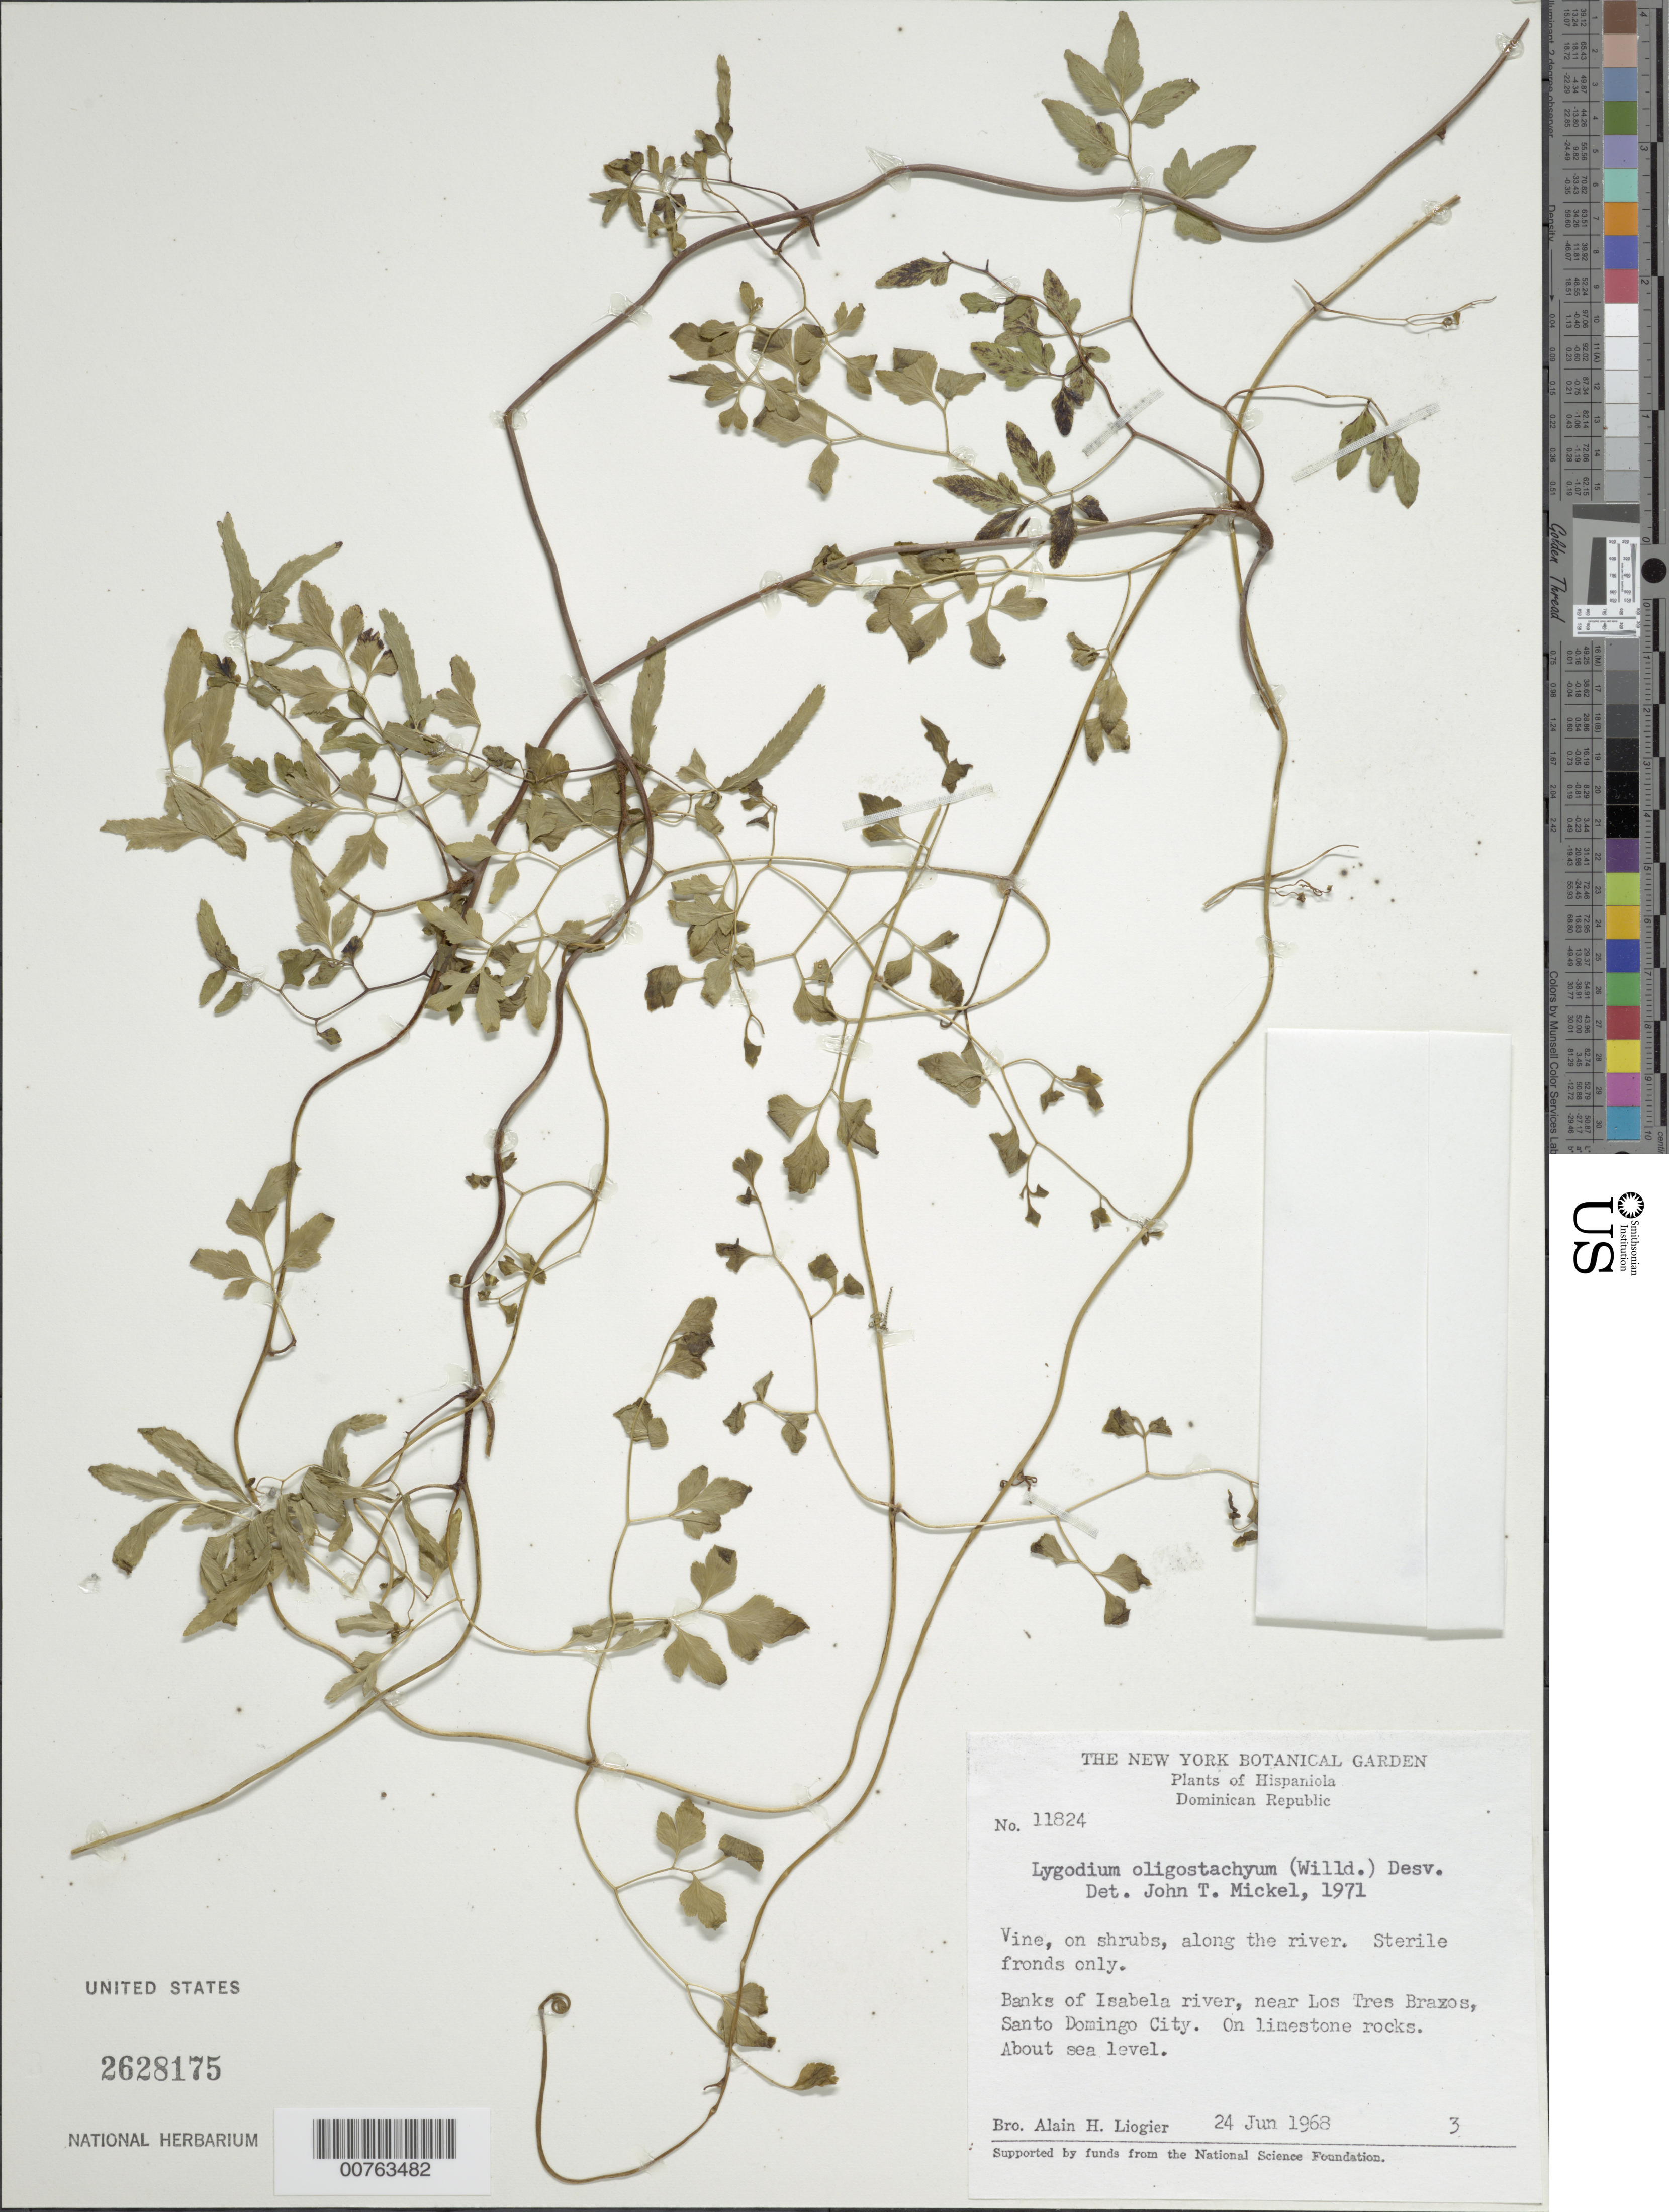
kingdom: Plantae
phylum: Tracheophyta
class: Polypodiopsida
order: Schizaeales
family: Lygodiaceae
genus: Lygodium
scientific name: Lygodium oligostachyum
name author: (Willd.) Desv.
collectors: A. H. Liogier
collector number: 11824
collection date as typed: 24 Jun 1968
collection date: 1968-06-24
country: Dominican Republic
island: Hispaniola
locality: Banks of Isabela river, near Los Tres Brazos, Santo Domingo City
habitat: On limestone rocks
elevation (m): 0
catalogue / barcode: US 2628175